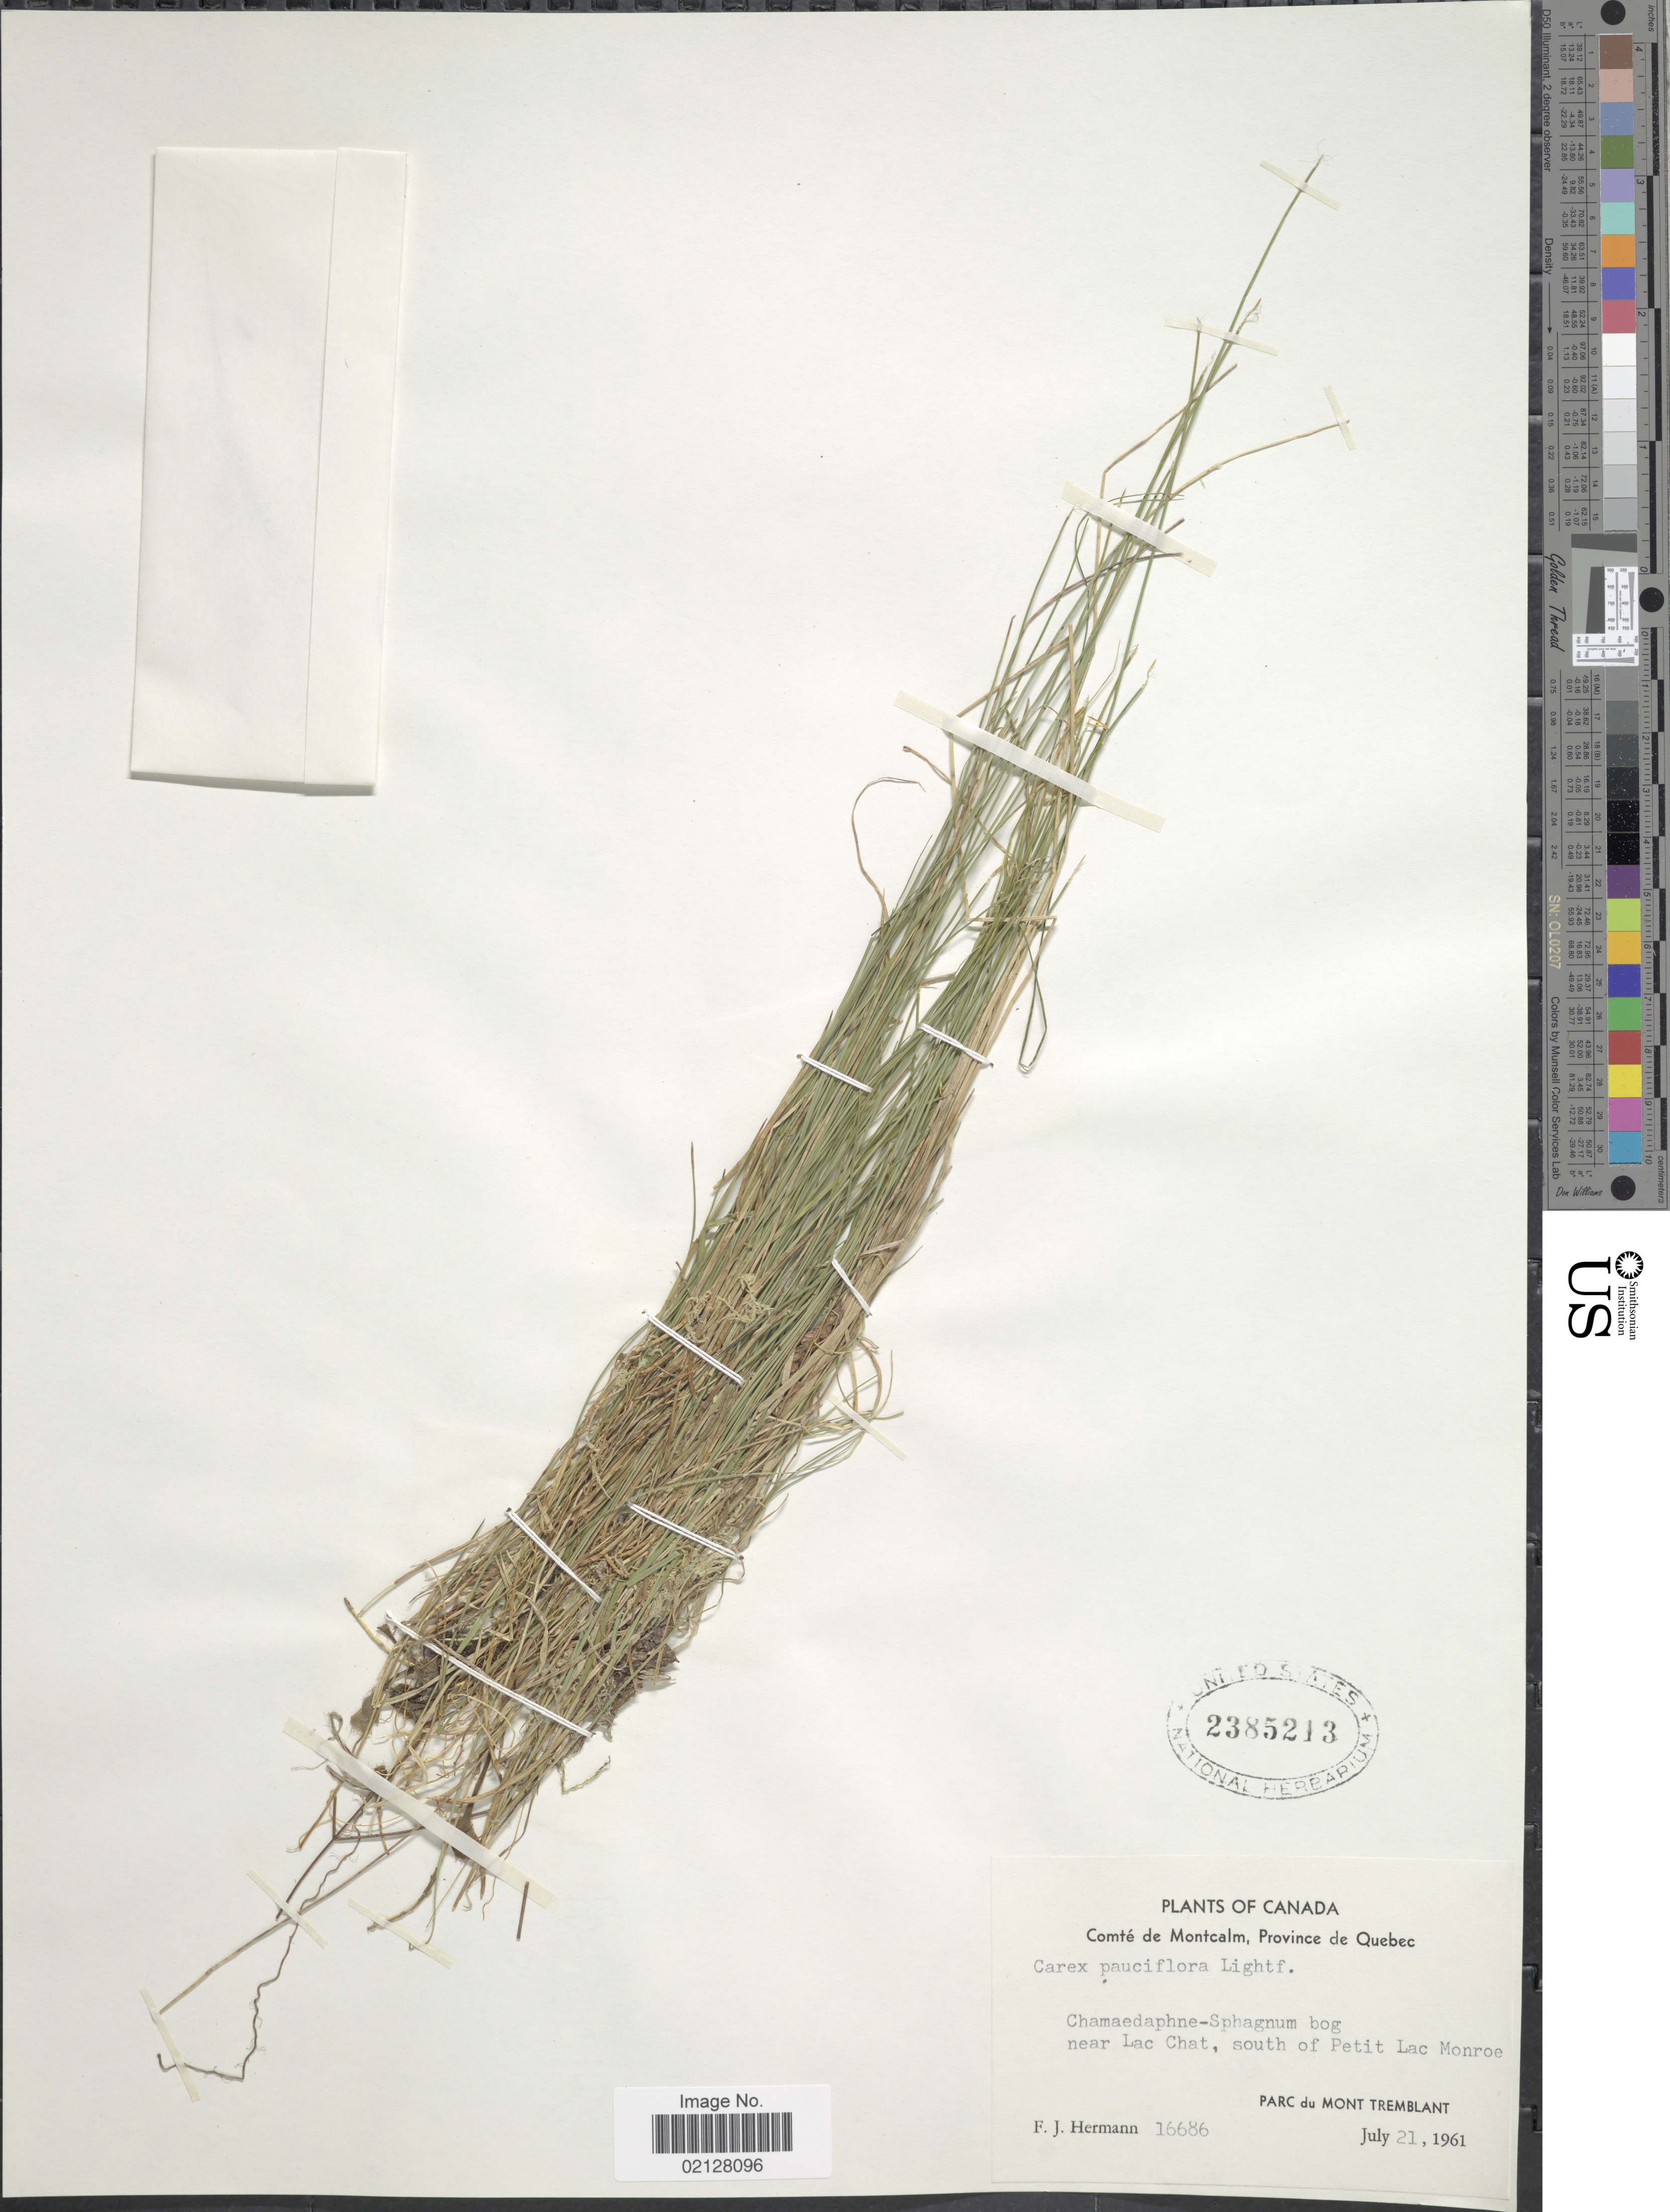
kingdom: Plantae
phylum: Tracheophyta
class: Liliopsida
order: Poales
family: Cyperaceae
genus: Carex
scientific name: Carex pauciflora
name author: Lightf.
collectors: F. J. Hermann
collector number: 16686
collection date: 1961-07-21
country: Canada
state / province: Quebec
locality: Comte de Montcalm, Province de Quebec, near Lac Chat, south of Petit Lac Monroe. Parc du Mont Tremblant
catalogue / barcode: US 2385213